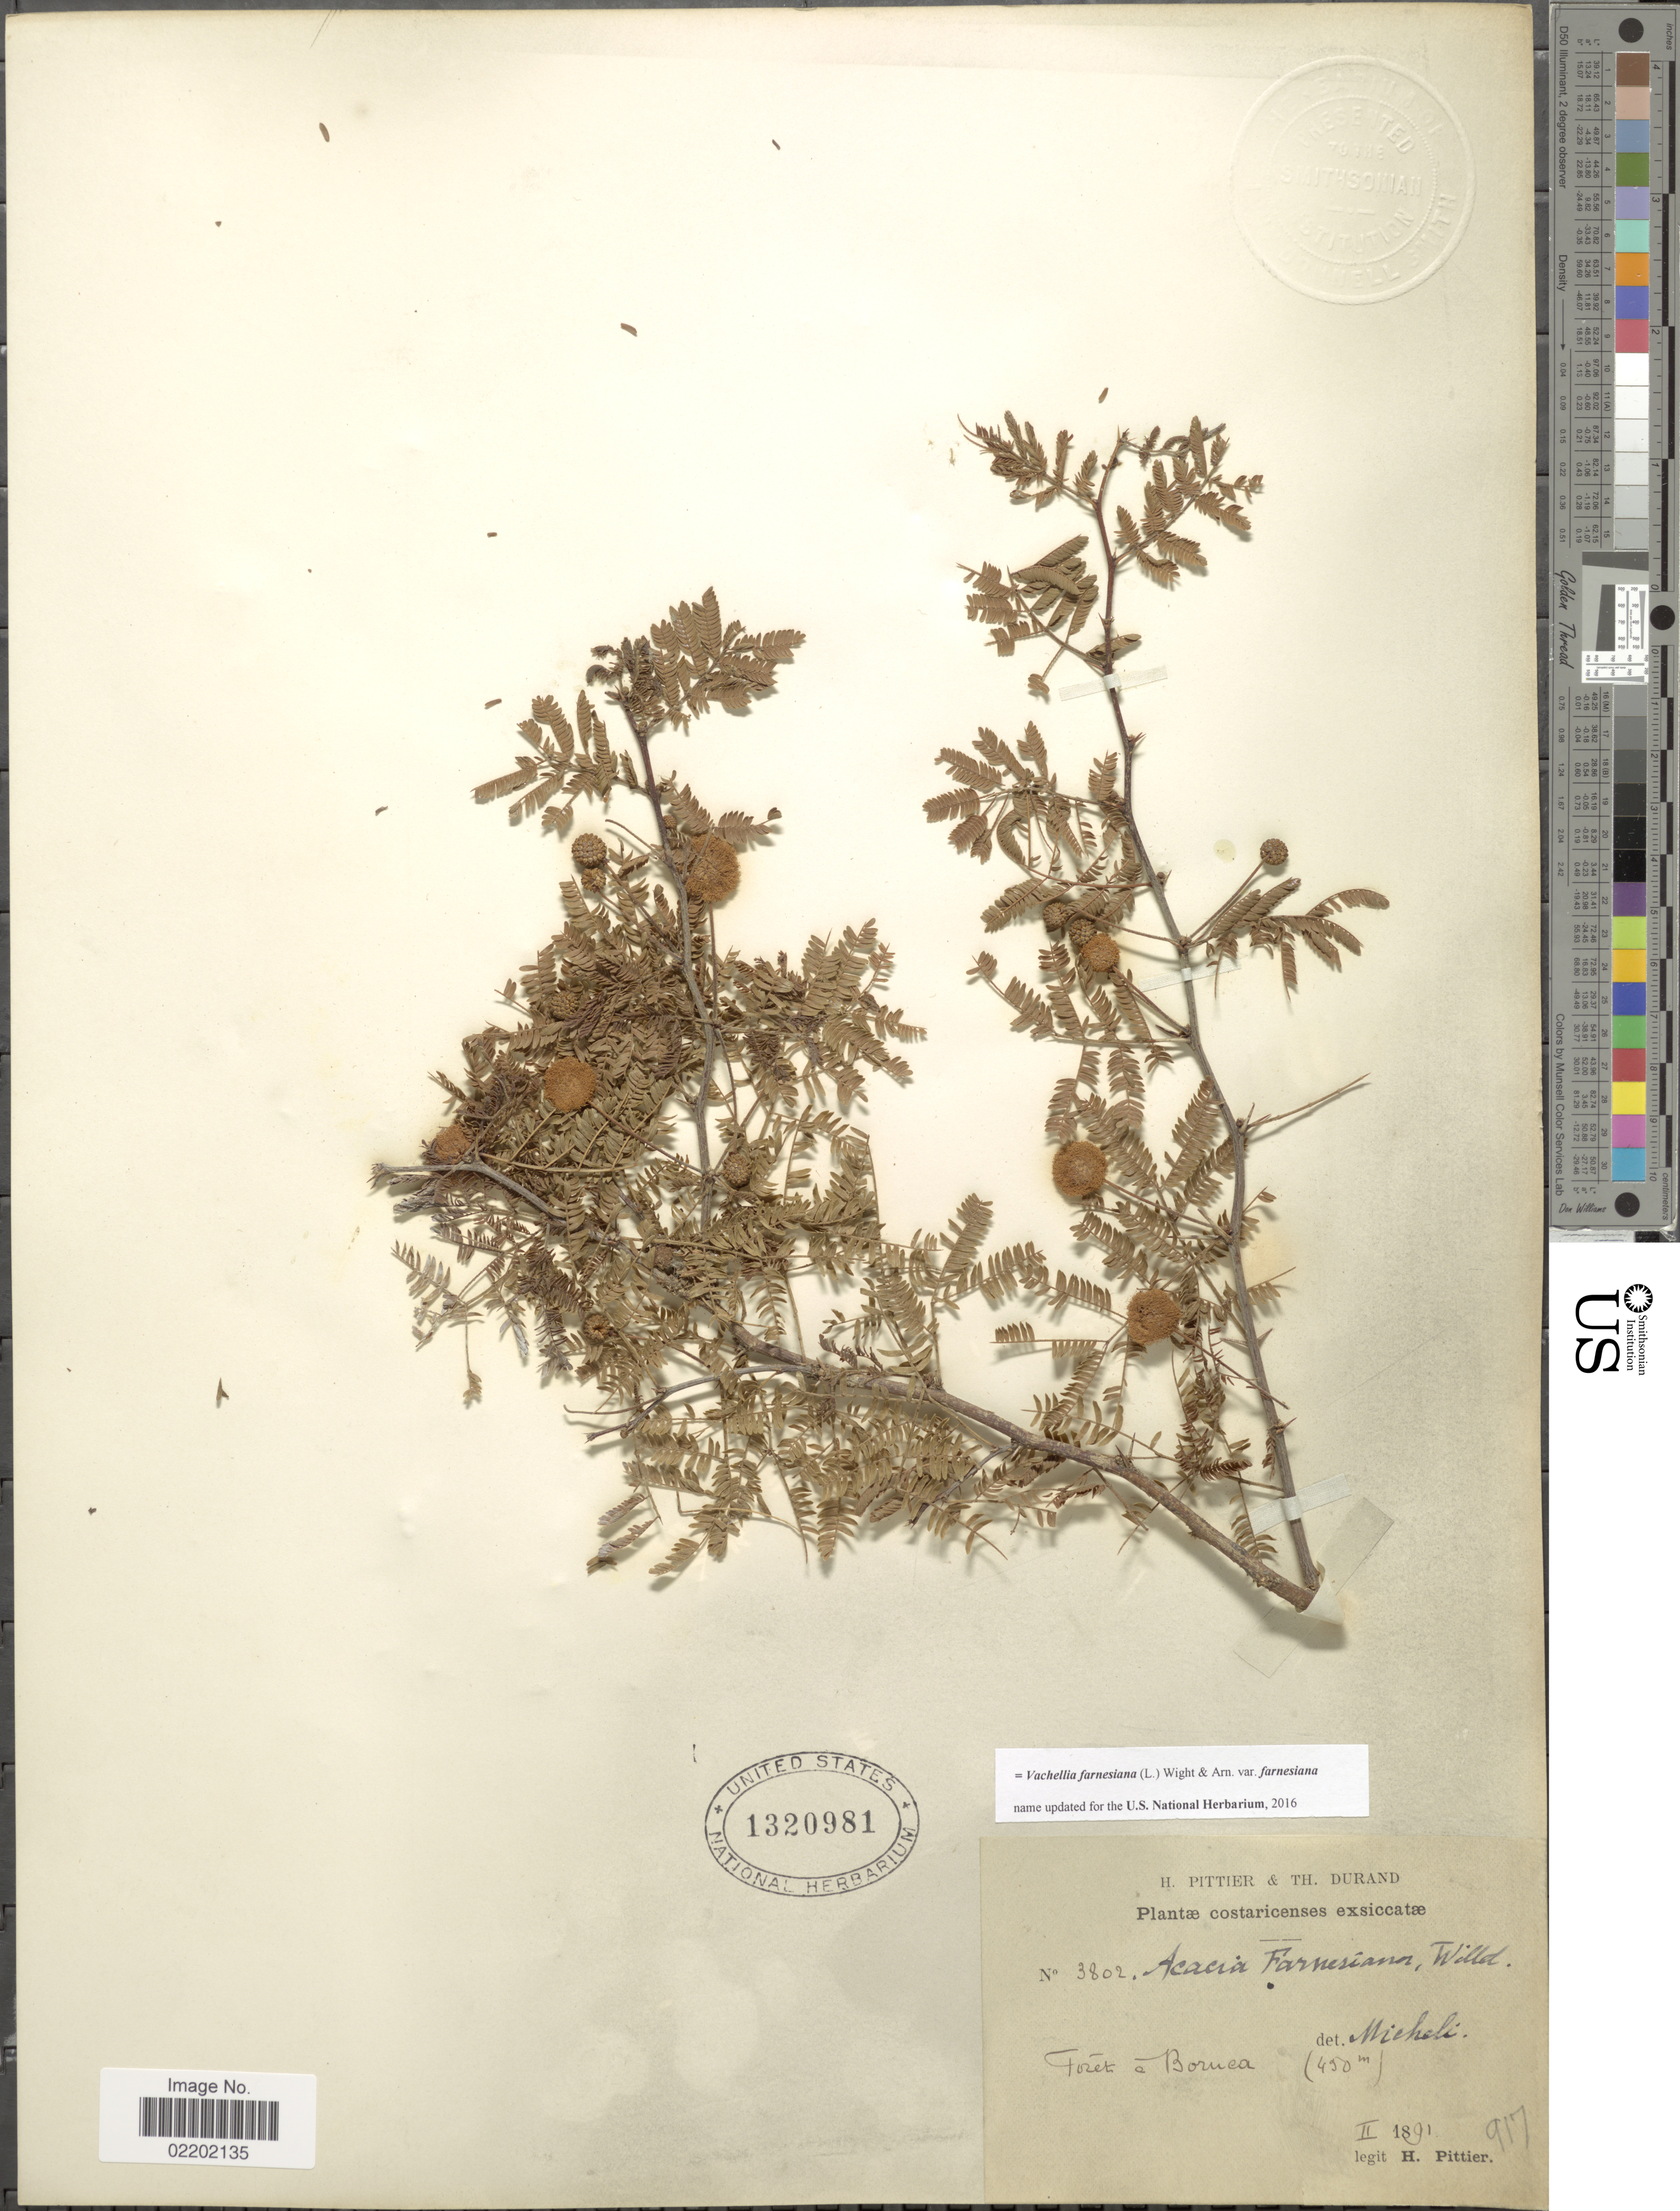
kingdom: Plantae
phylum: Tracheophyta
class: Magnoliopsida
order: Fabales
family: Fabaceae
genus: Vachellia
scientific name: Vachellia farnesiana var. farnesiana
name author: (L.) Wight & Arn.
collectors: H. F. Pittier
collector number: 3802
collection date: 1891-02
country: Costa Rica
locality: Forêt a Boruca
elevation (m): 450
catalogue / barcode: US 1320981